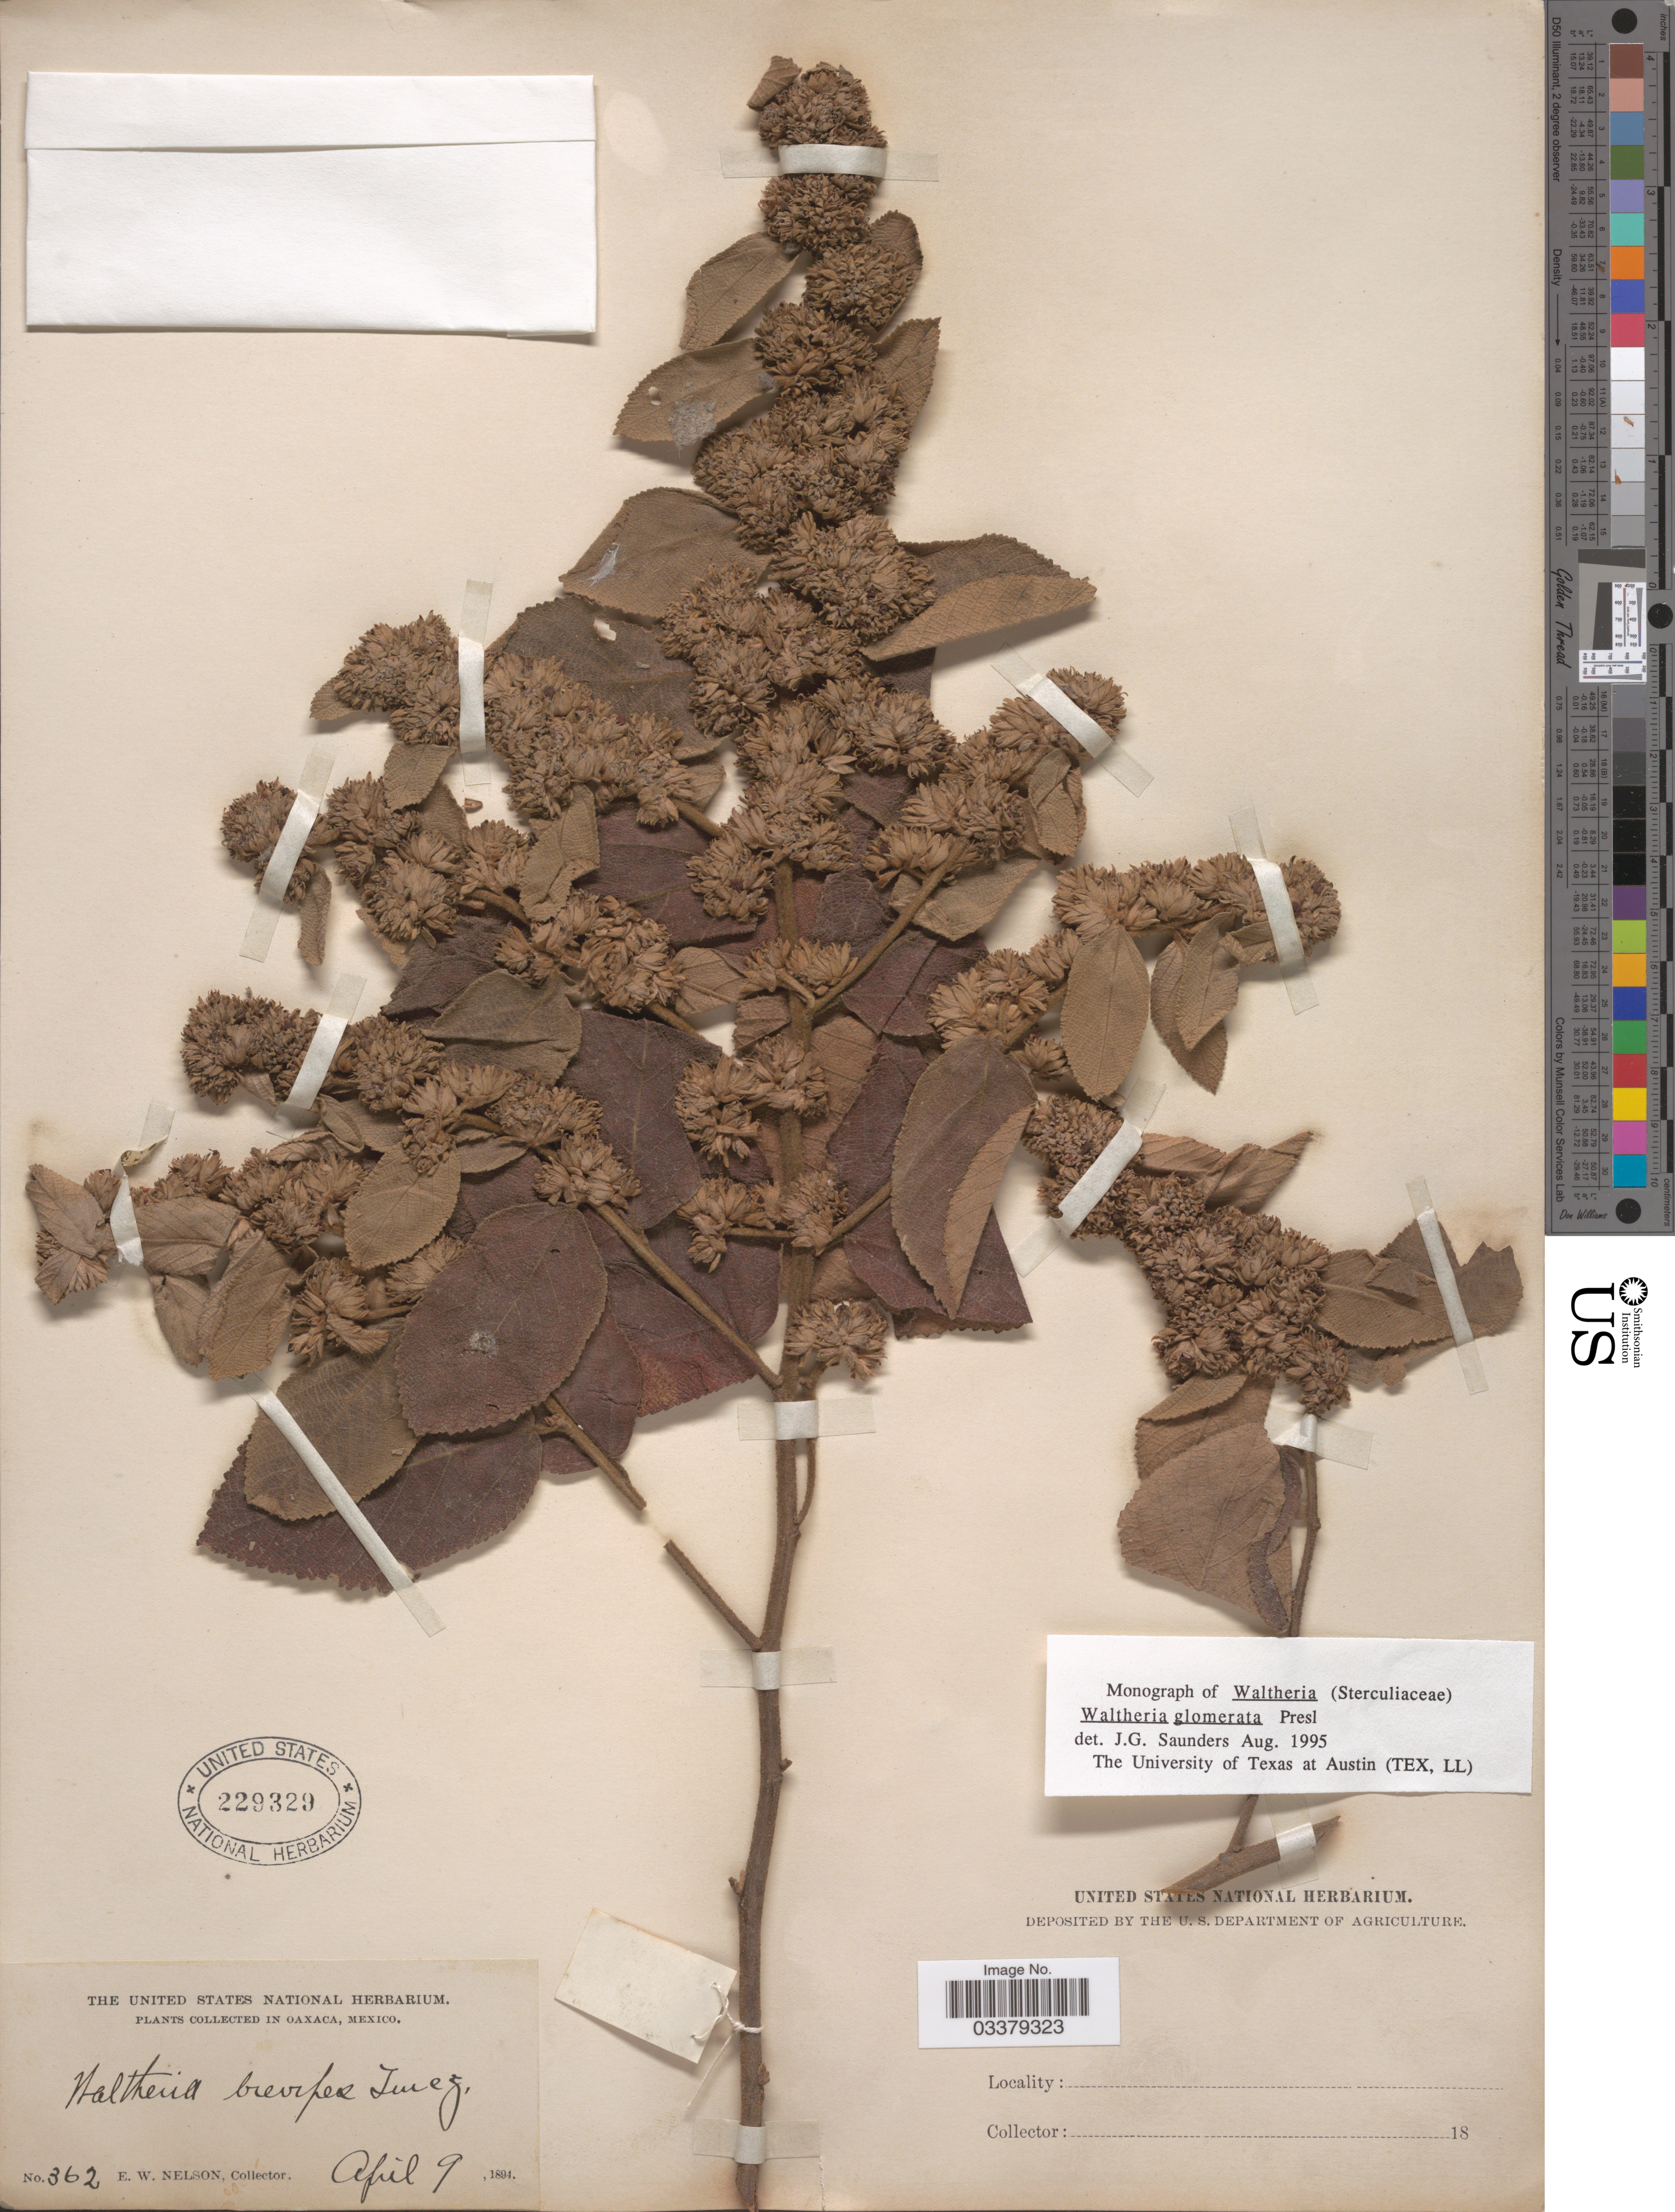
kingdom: Plantae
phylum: Tracheophyta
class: Magnoliopsida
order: Malvales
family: Malvaceae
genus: Waltheria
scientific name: Waltheria glomerata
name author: C. Presl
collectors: E. W. Nelson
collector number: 362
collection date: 1894-04-09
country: Mexico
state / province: Oaxaca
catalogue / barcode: US 229329